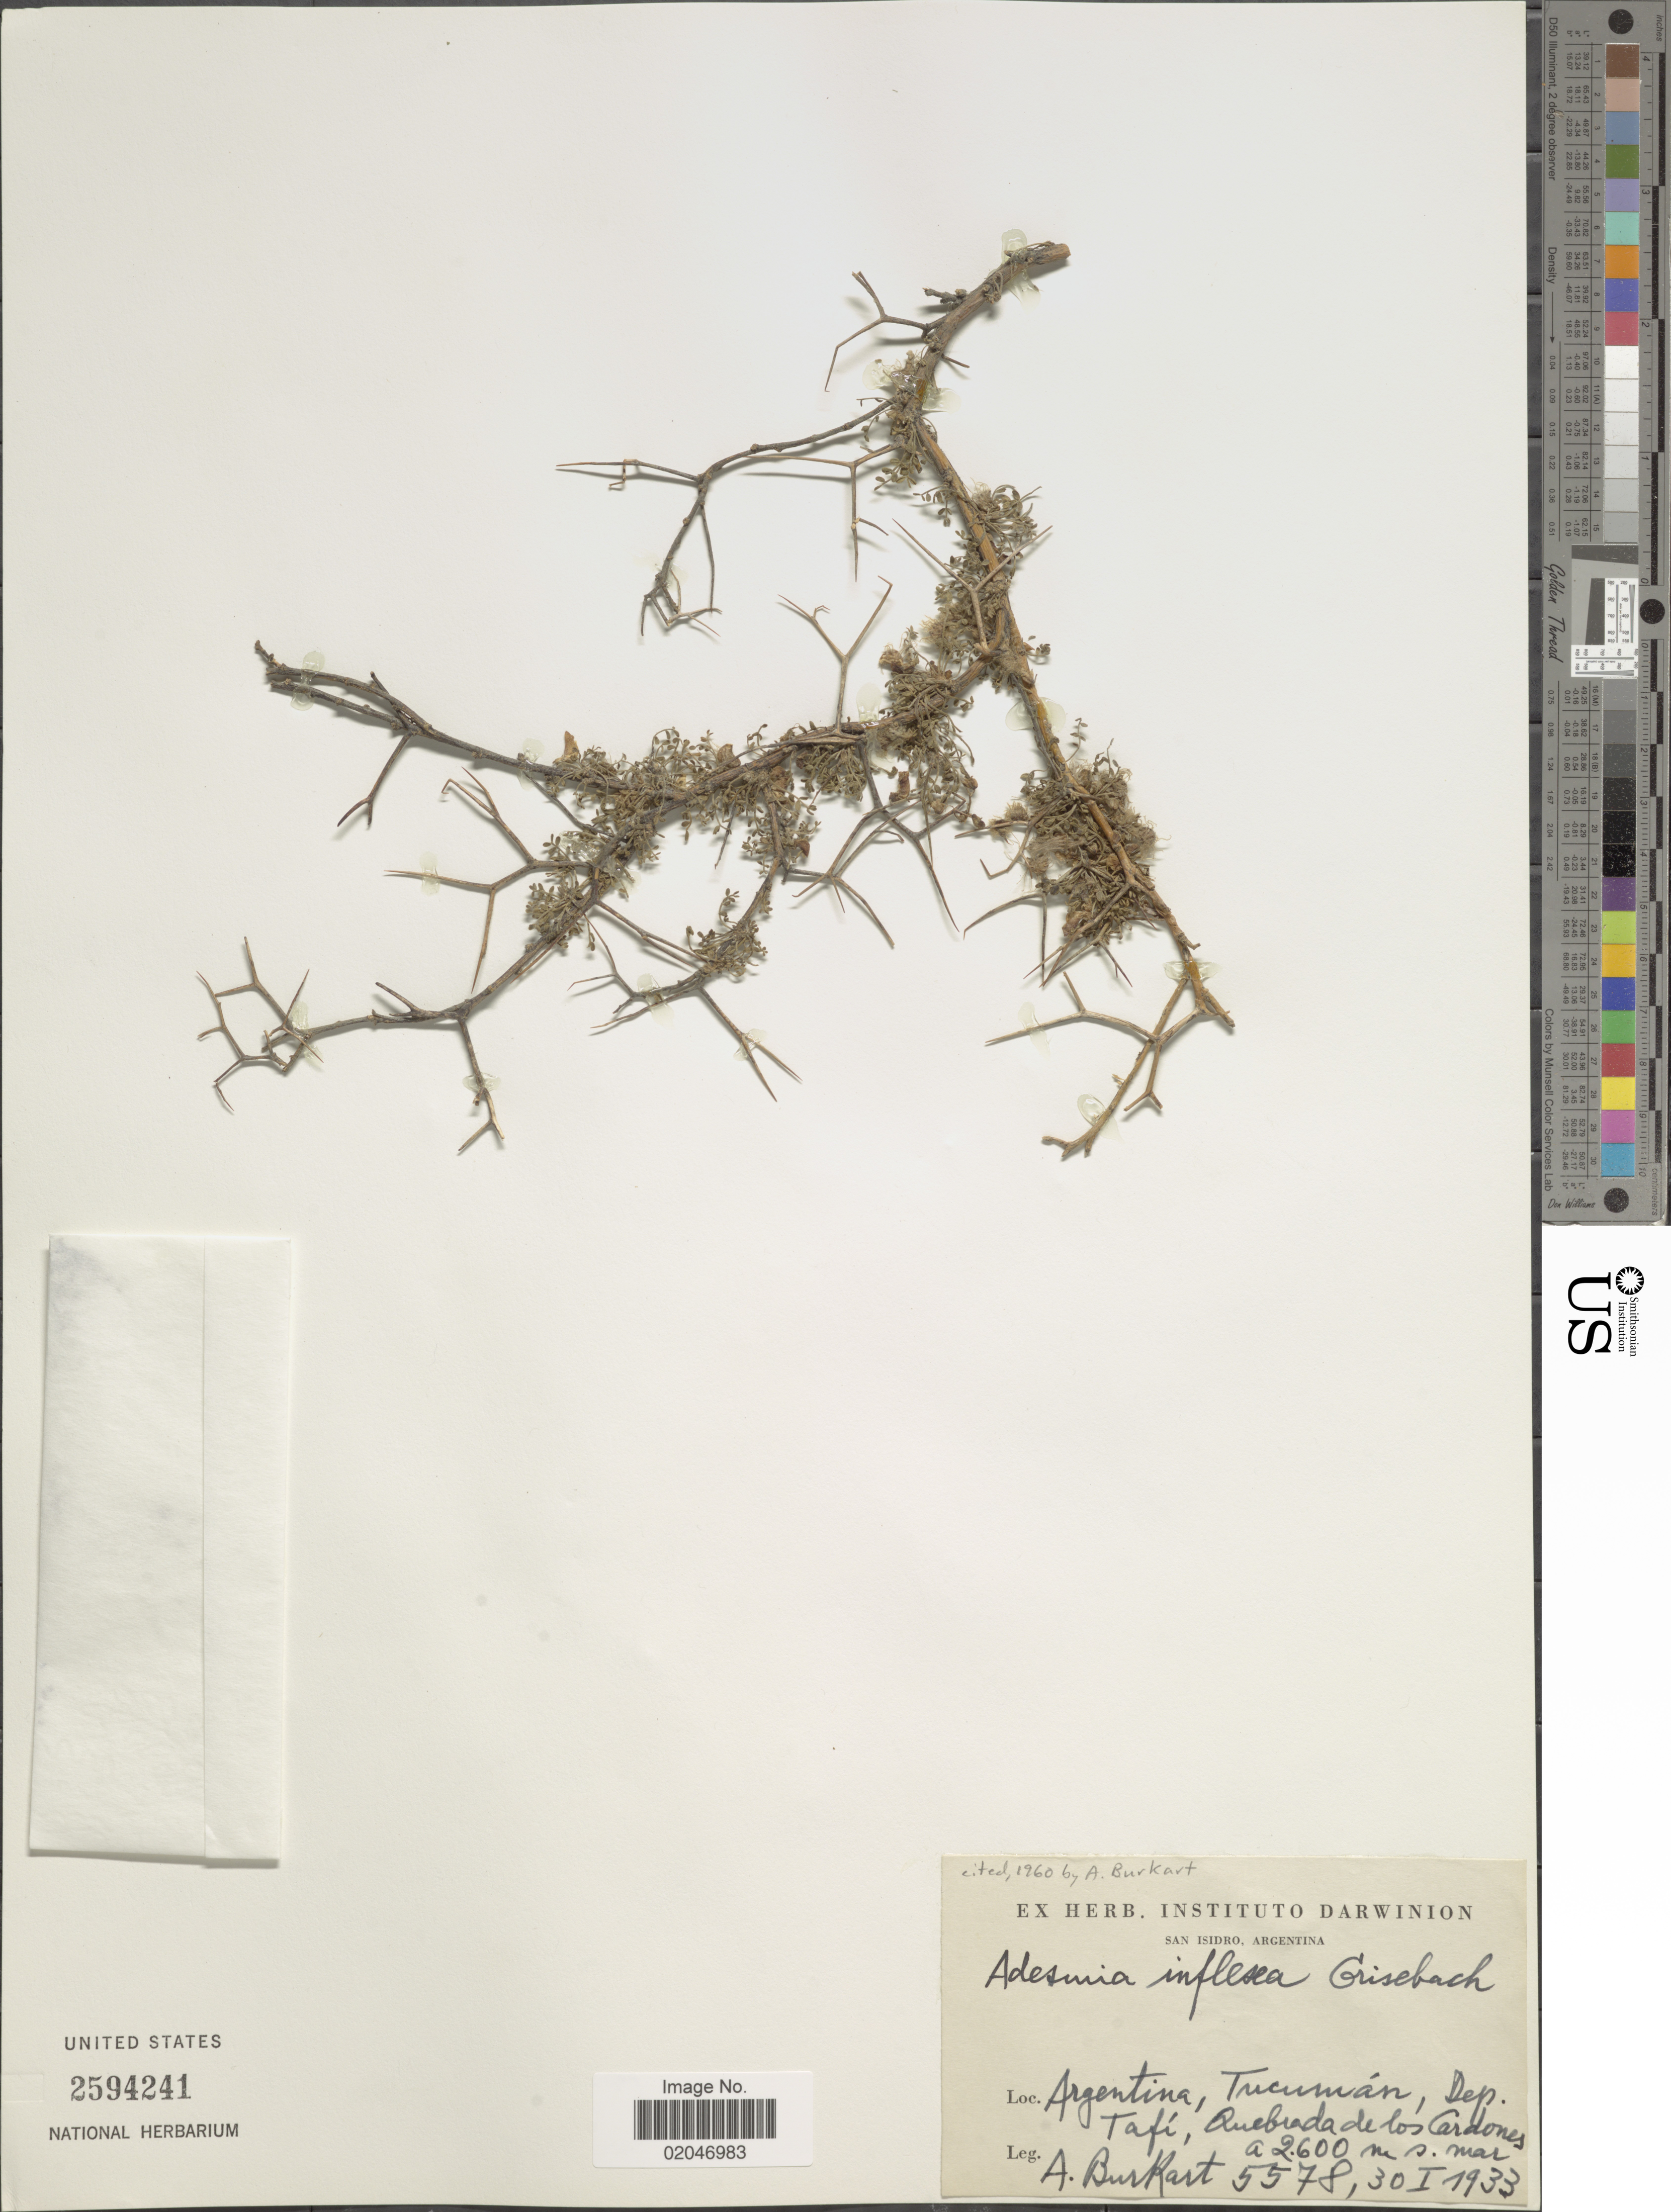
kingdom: Plantae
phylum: Tracheophyta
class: Magnoliopsida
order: Fabales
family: Fabaceae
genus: Adesmia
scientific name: Adesmia inflexa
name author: Griseb.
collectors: A. E. Burkart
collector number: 5578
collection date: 1933-01-30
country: Argentina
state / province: Tucuman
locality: Dep. Tafi, Quebrada de los Cardones.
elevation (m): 2600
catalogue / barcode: US 2594241